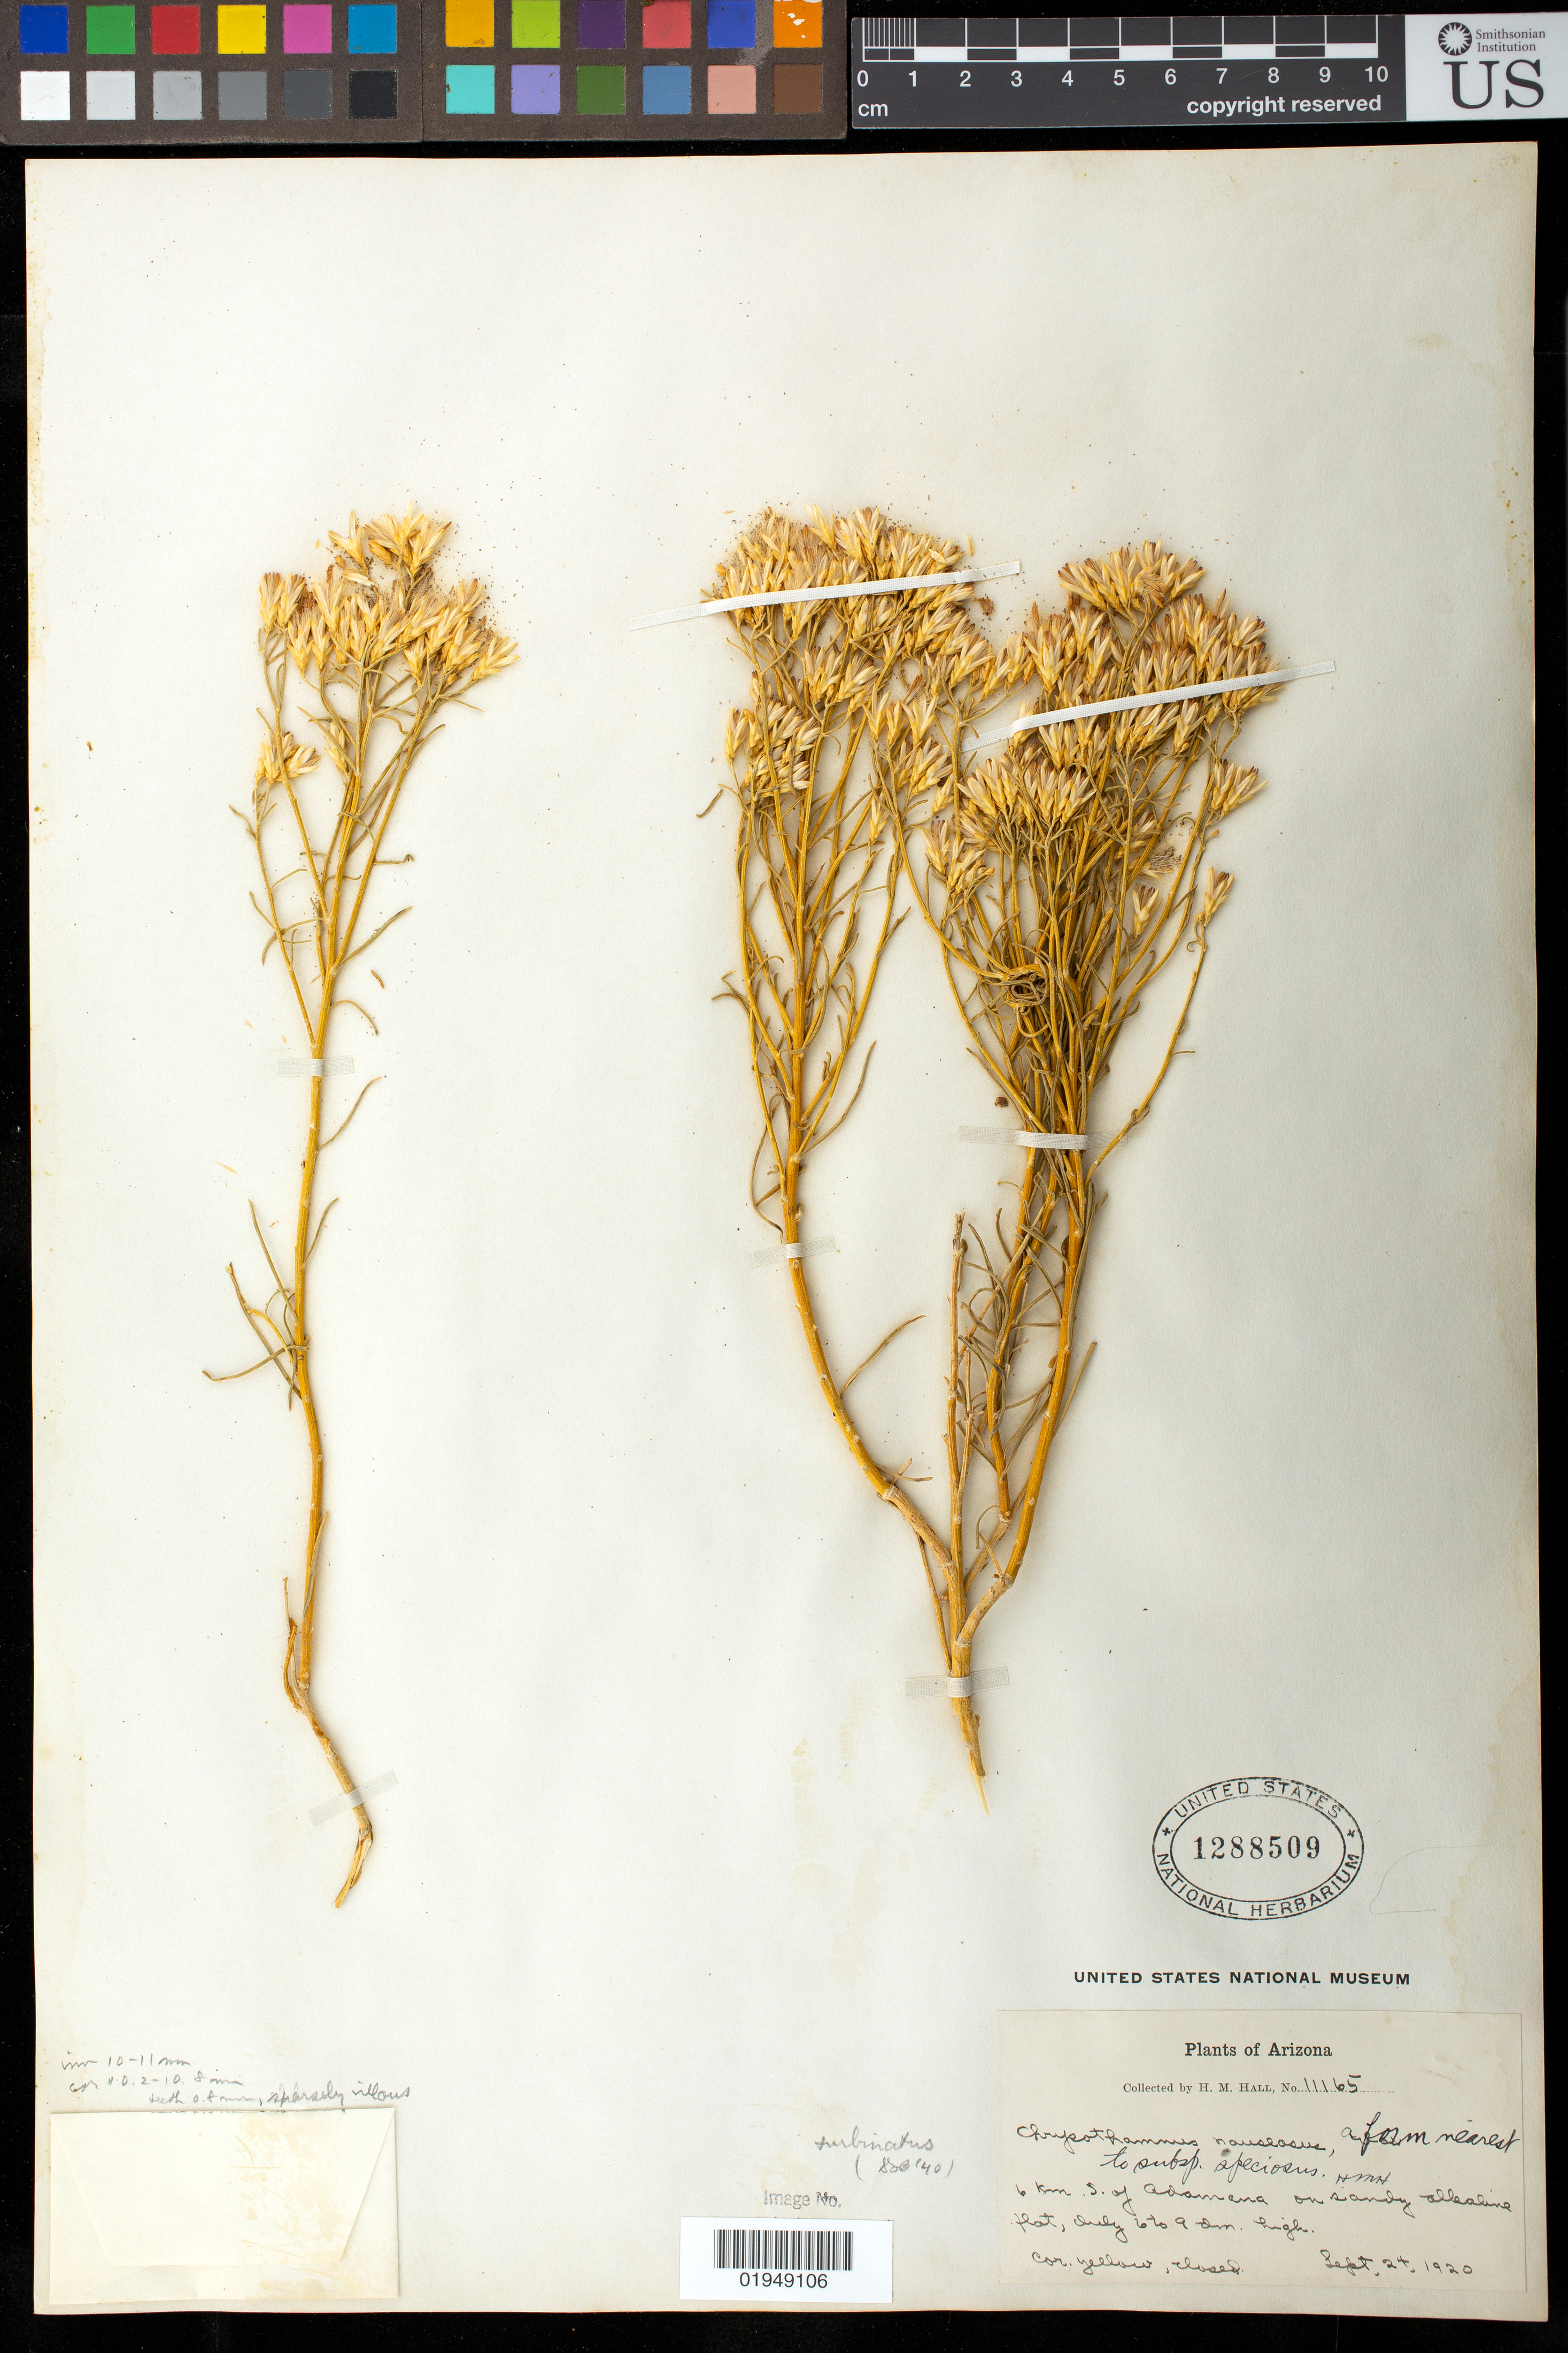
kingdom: Plantae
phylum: Tracheophyta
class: Magnoliopsida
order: Asterales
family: Asteraceae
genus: Ericameria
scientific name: Ericameria nauseosa var. nauseosa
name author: (Pall. ex Pursh) G.L. Nesom & G.I. Baird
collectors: H. M. Hall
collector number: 11165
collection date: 1920-09-24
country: United States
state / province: Arizona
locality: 6 km S of Adamana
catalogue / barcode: US 1288509